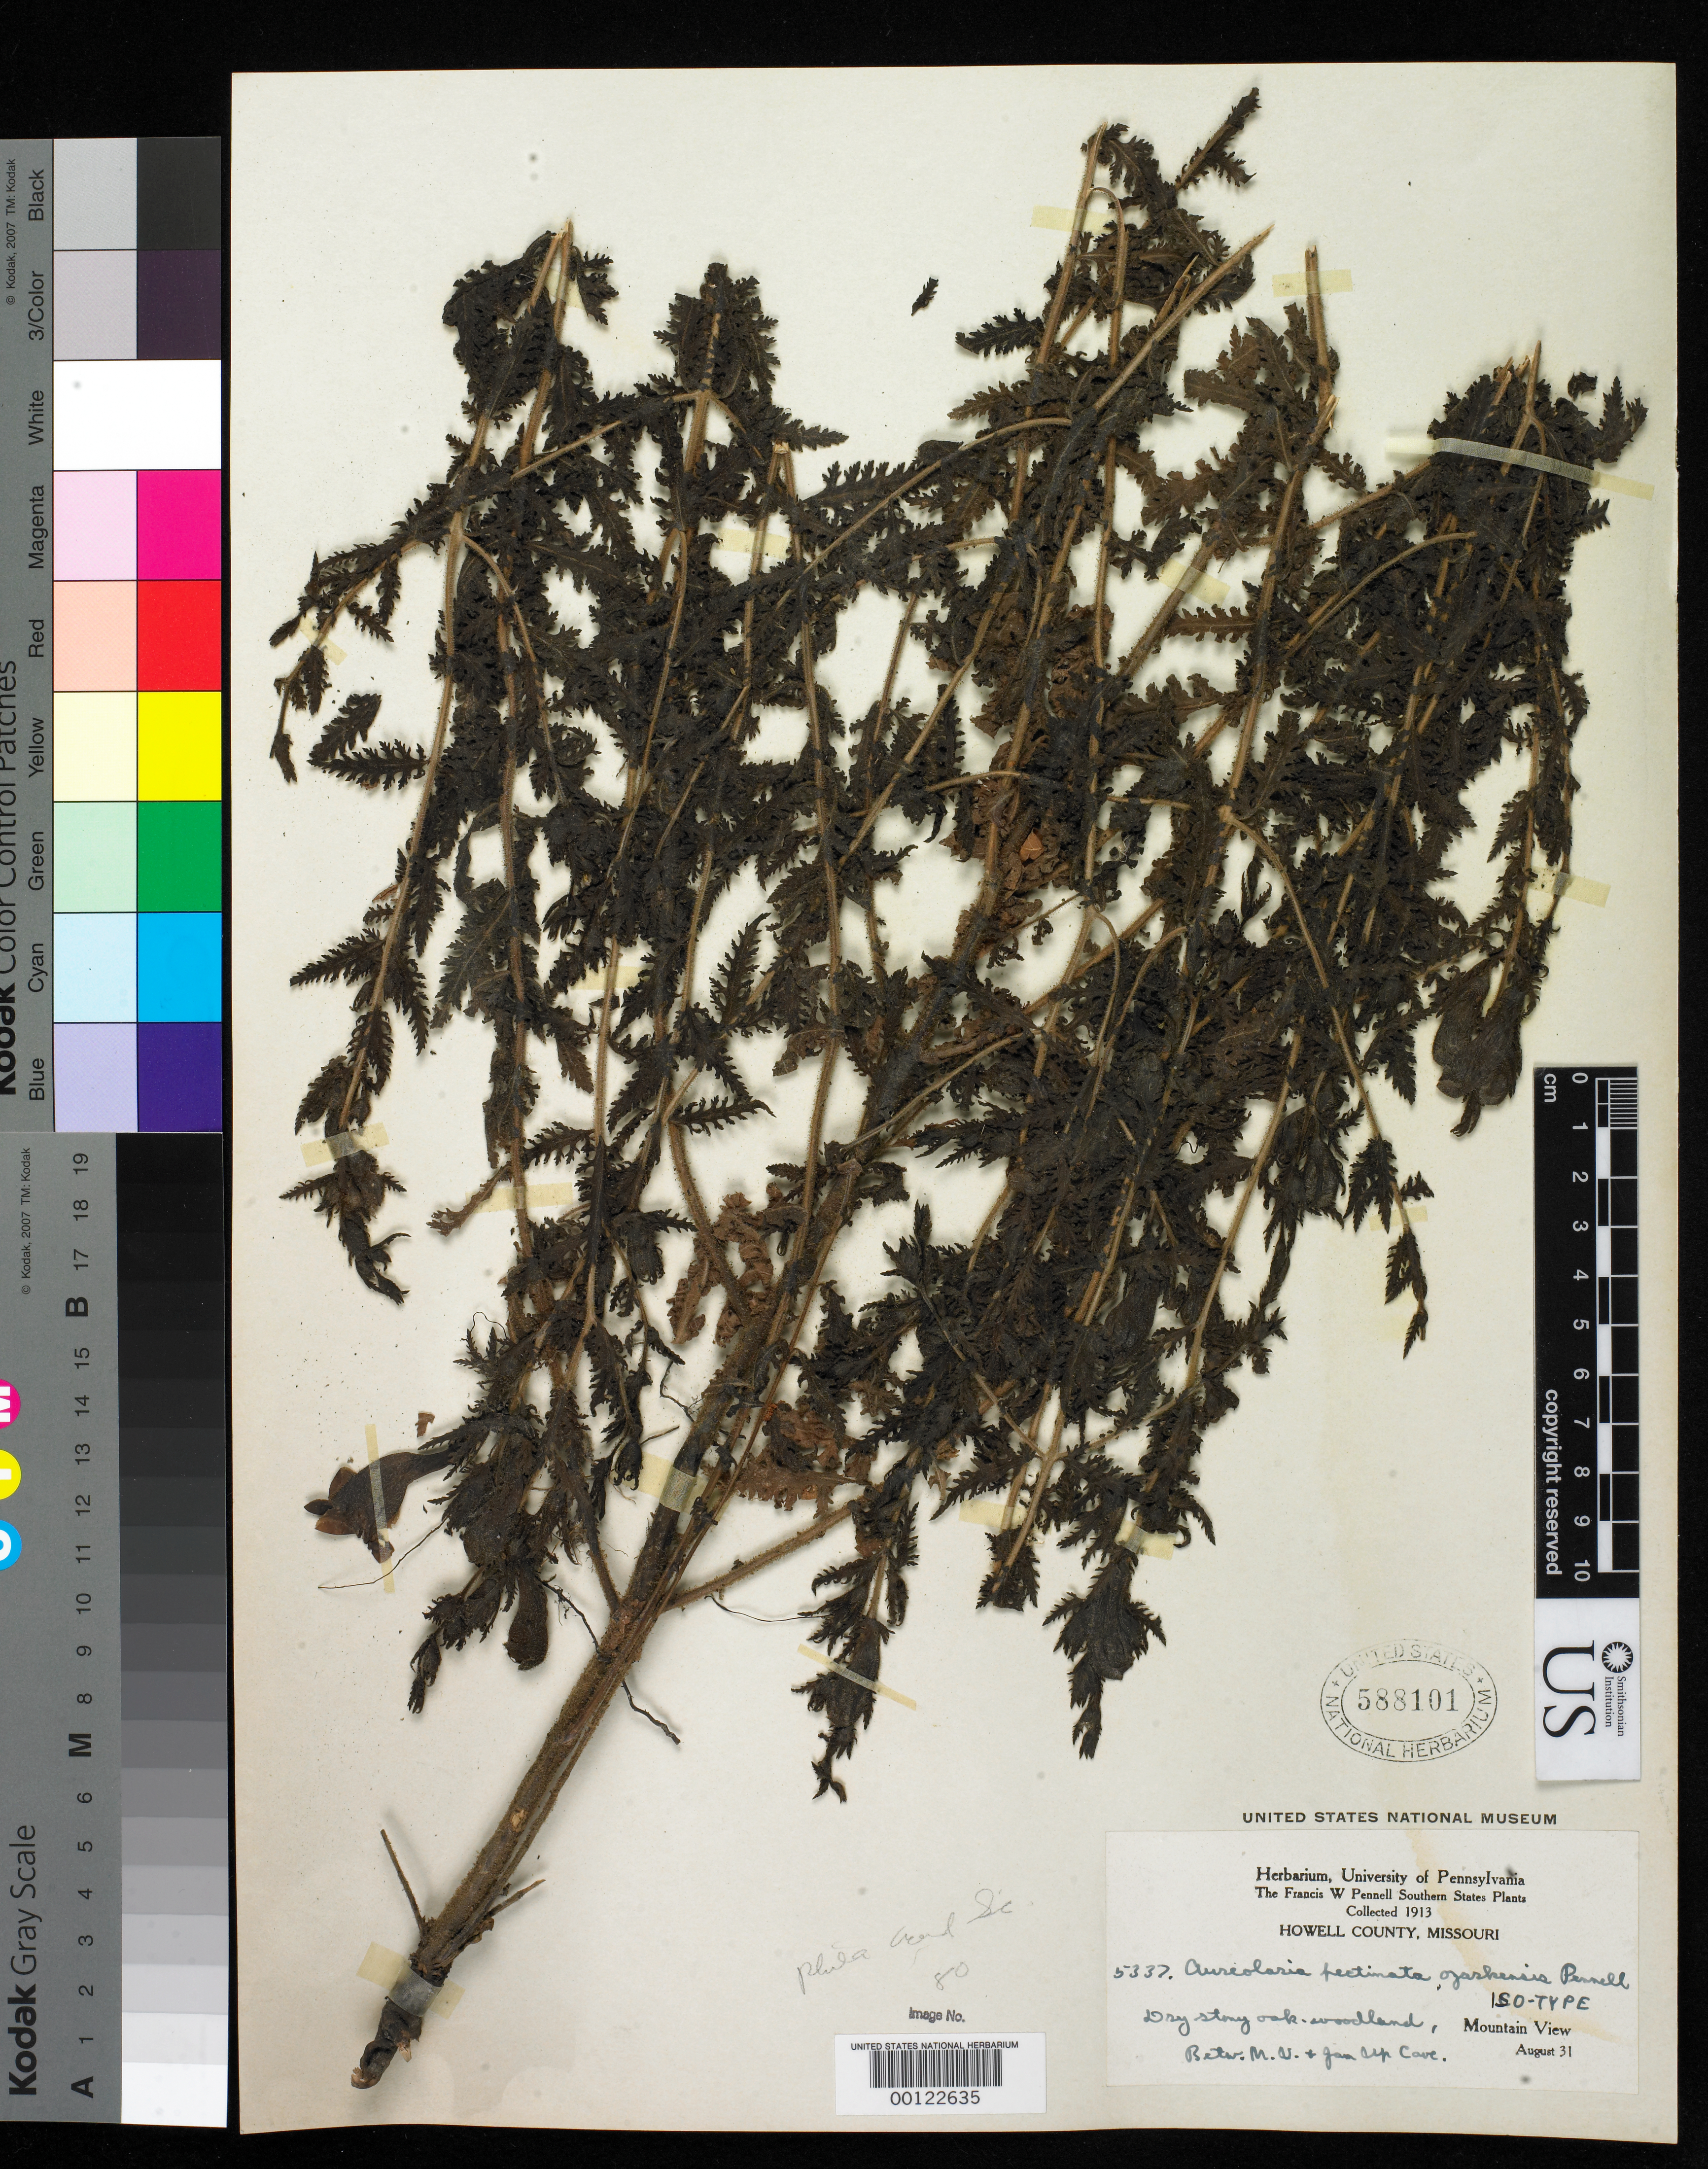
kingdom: Plantae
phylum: Tracheophyta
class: Magnoliopsida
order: Lamiales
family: Orobanchaceae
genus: Aureolaria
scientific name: Aureolaria pectinata var. ozarkensis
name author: Pennell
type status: Isotype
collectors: F. W. Pennell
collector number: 5337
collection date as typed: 31 Aug 1913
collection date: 1913-08-31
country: United States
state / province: Missouri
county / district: Howell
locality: Mountain View.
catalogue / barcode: US 588101